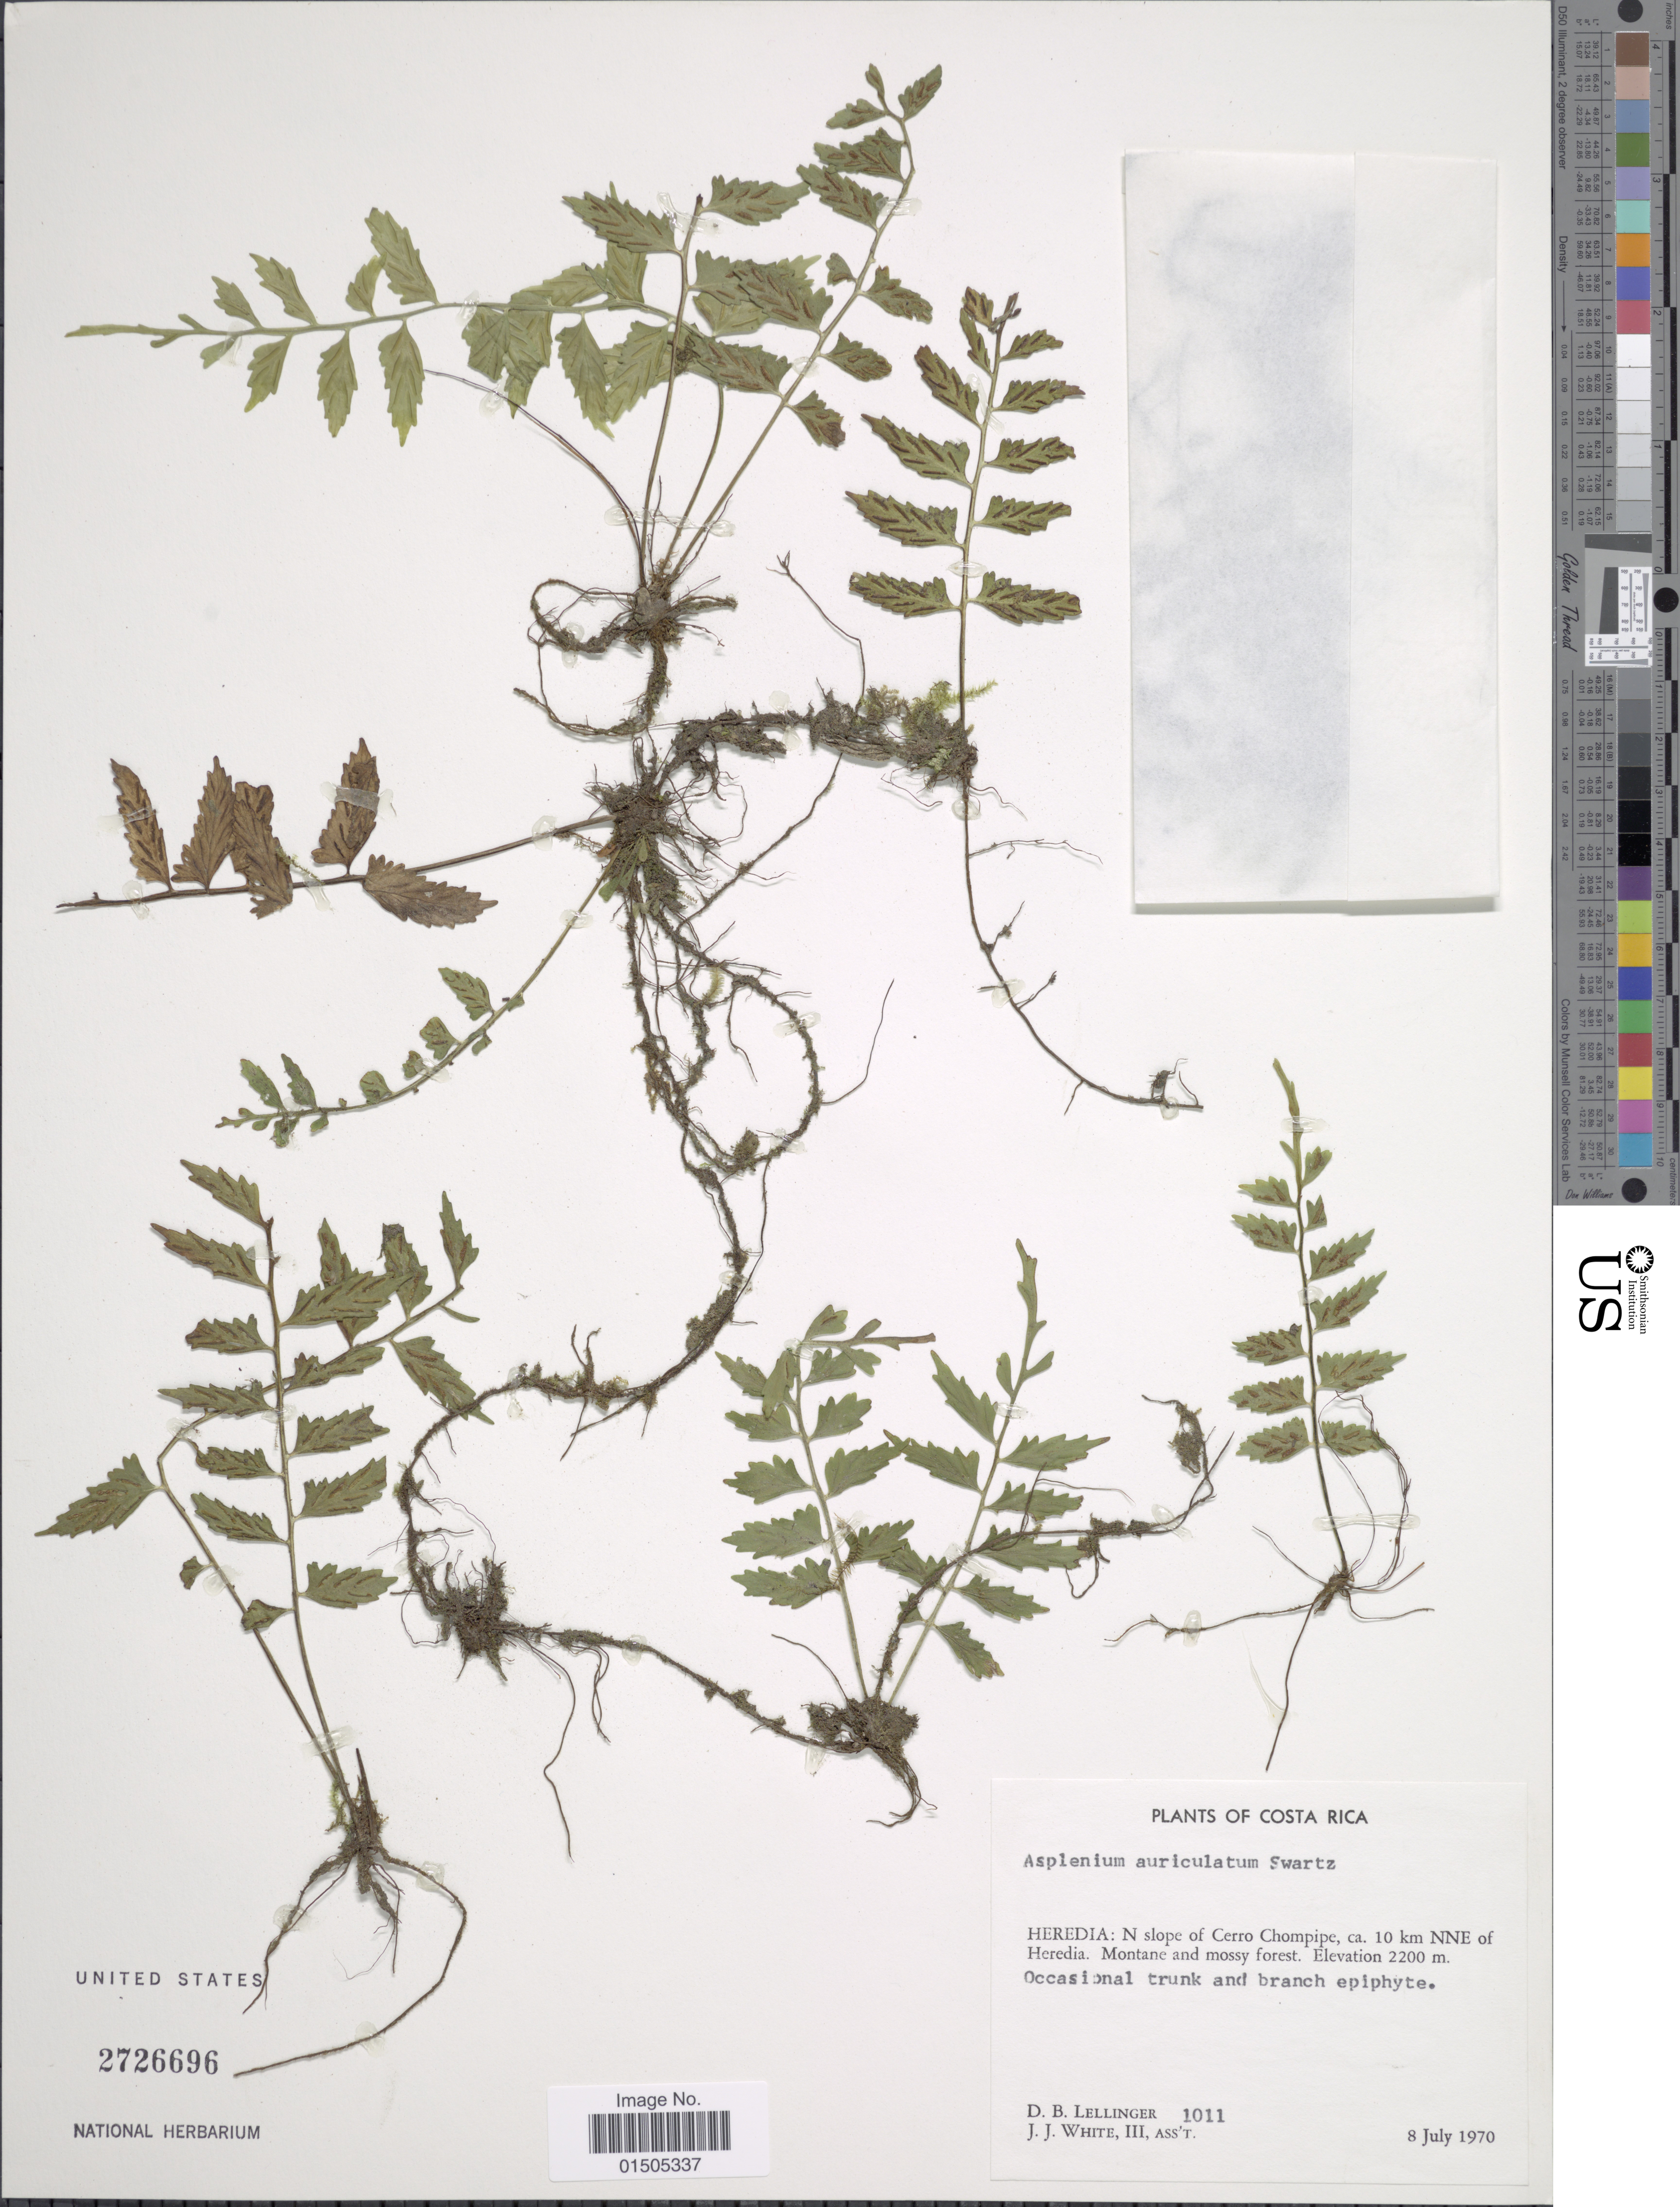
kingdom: Plantae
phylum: Tracheophyta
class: Polypodiopsida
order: Polypodiales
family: Aspleniaceae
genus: Asplenium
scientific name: Asplenium auriculatum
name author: Sw.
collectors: D. B. Lellinger & J. J. White III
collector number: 1011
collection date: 1970-07-08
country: Costa Rica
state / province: Heredia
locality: N slope of Cerro Chompipe, ca. 10 km NNE of Heredia.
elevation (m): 2200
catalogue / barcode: US 2726696